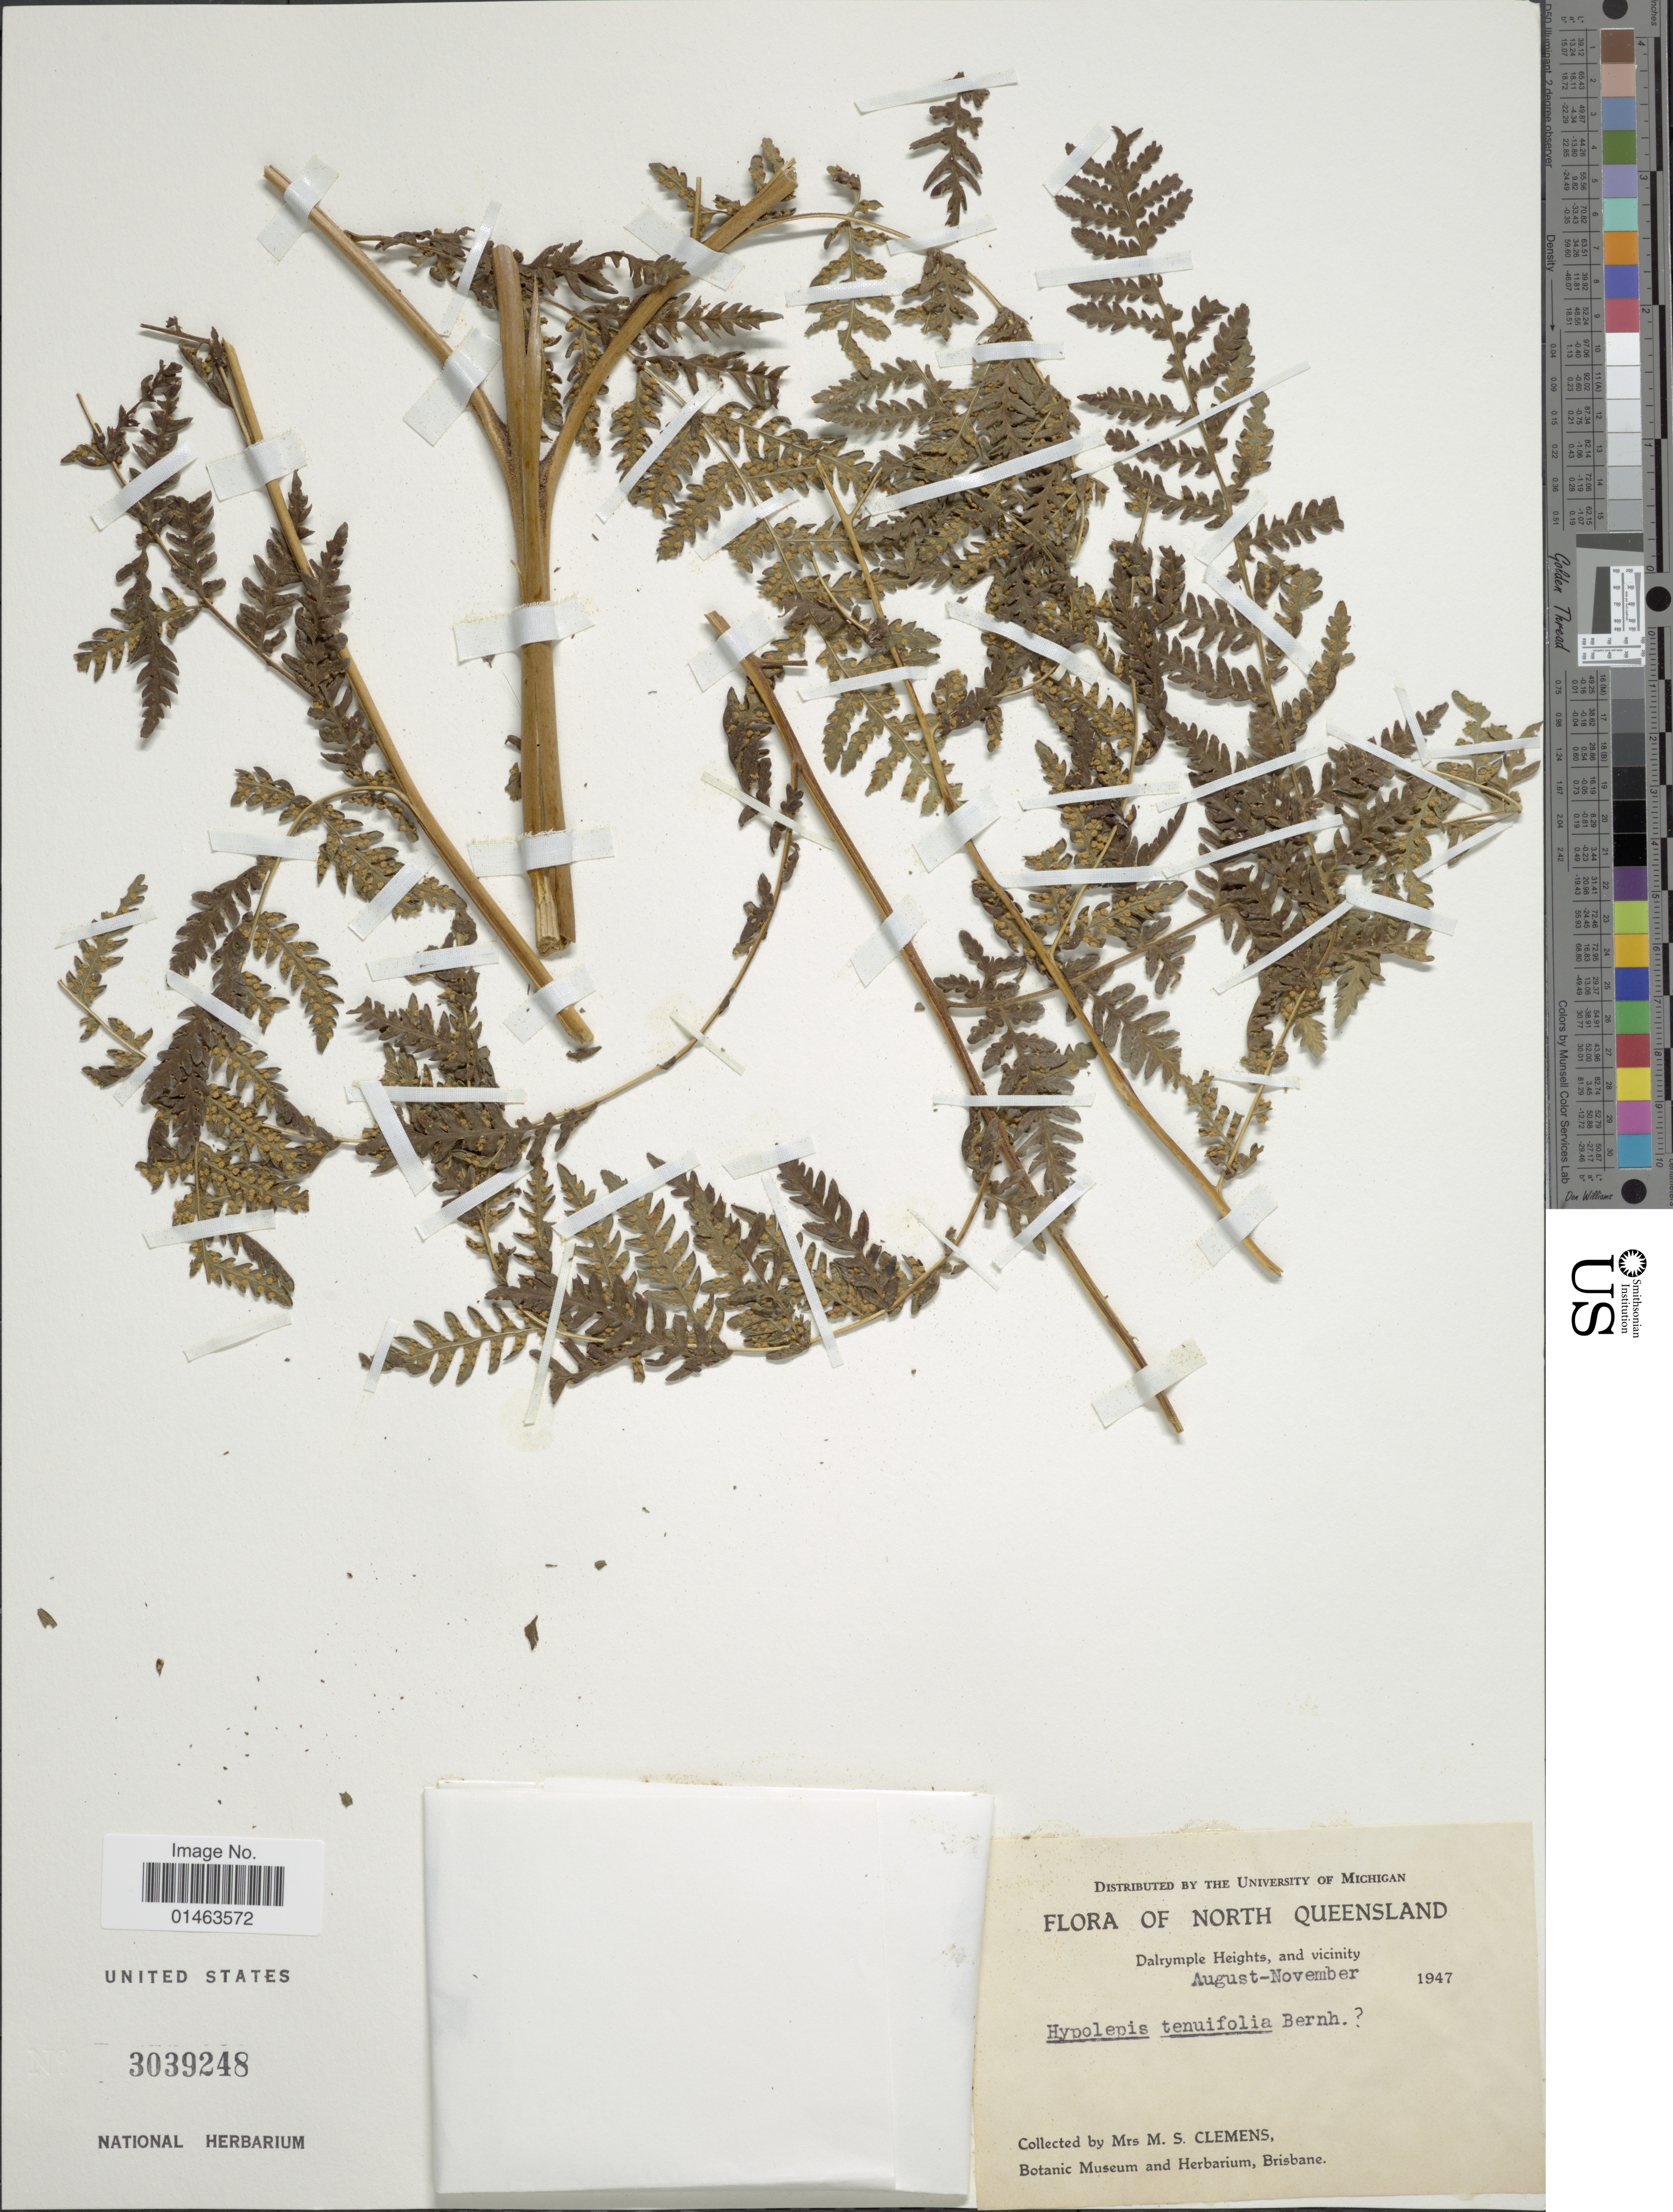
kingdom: Plantae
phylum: Tracheophyta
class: Polypodiopsida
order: Polypodiales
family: Dennstaedtiaceae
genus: Hypolepis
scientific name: Hypolepis tenuifolia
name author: (G. Forst.) Bernh.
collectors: M. S. Clemens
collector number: s,n,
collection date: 1947-08/1947-11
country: Australia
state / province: Queensland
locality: North Queensland, Dalrymple Heights, and vicinity.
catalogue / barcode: US 3039248